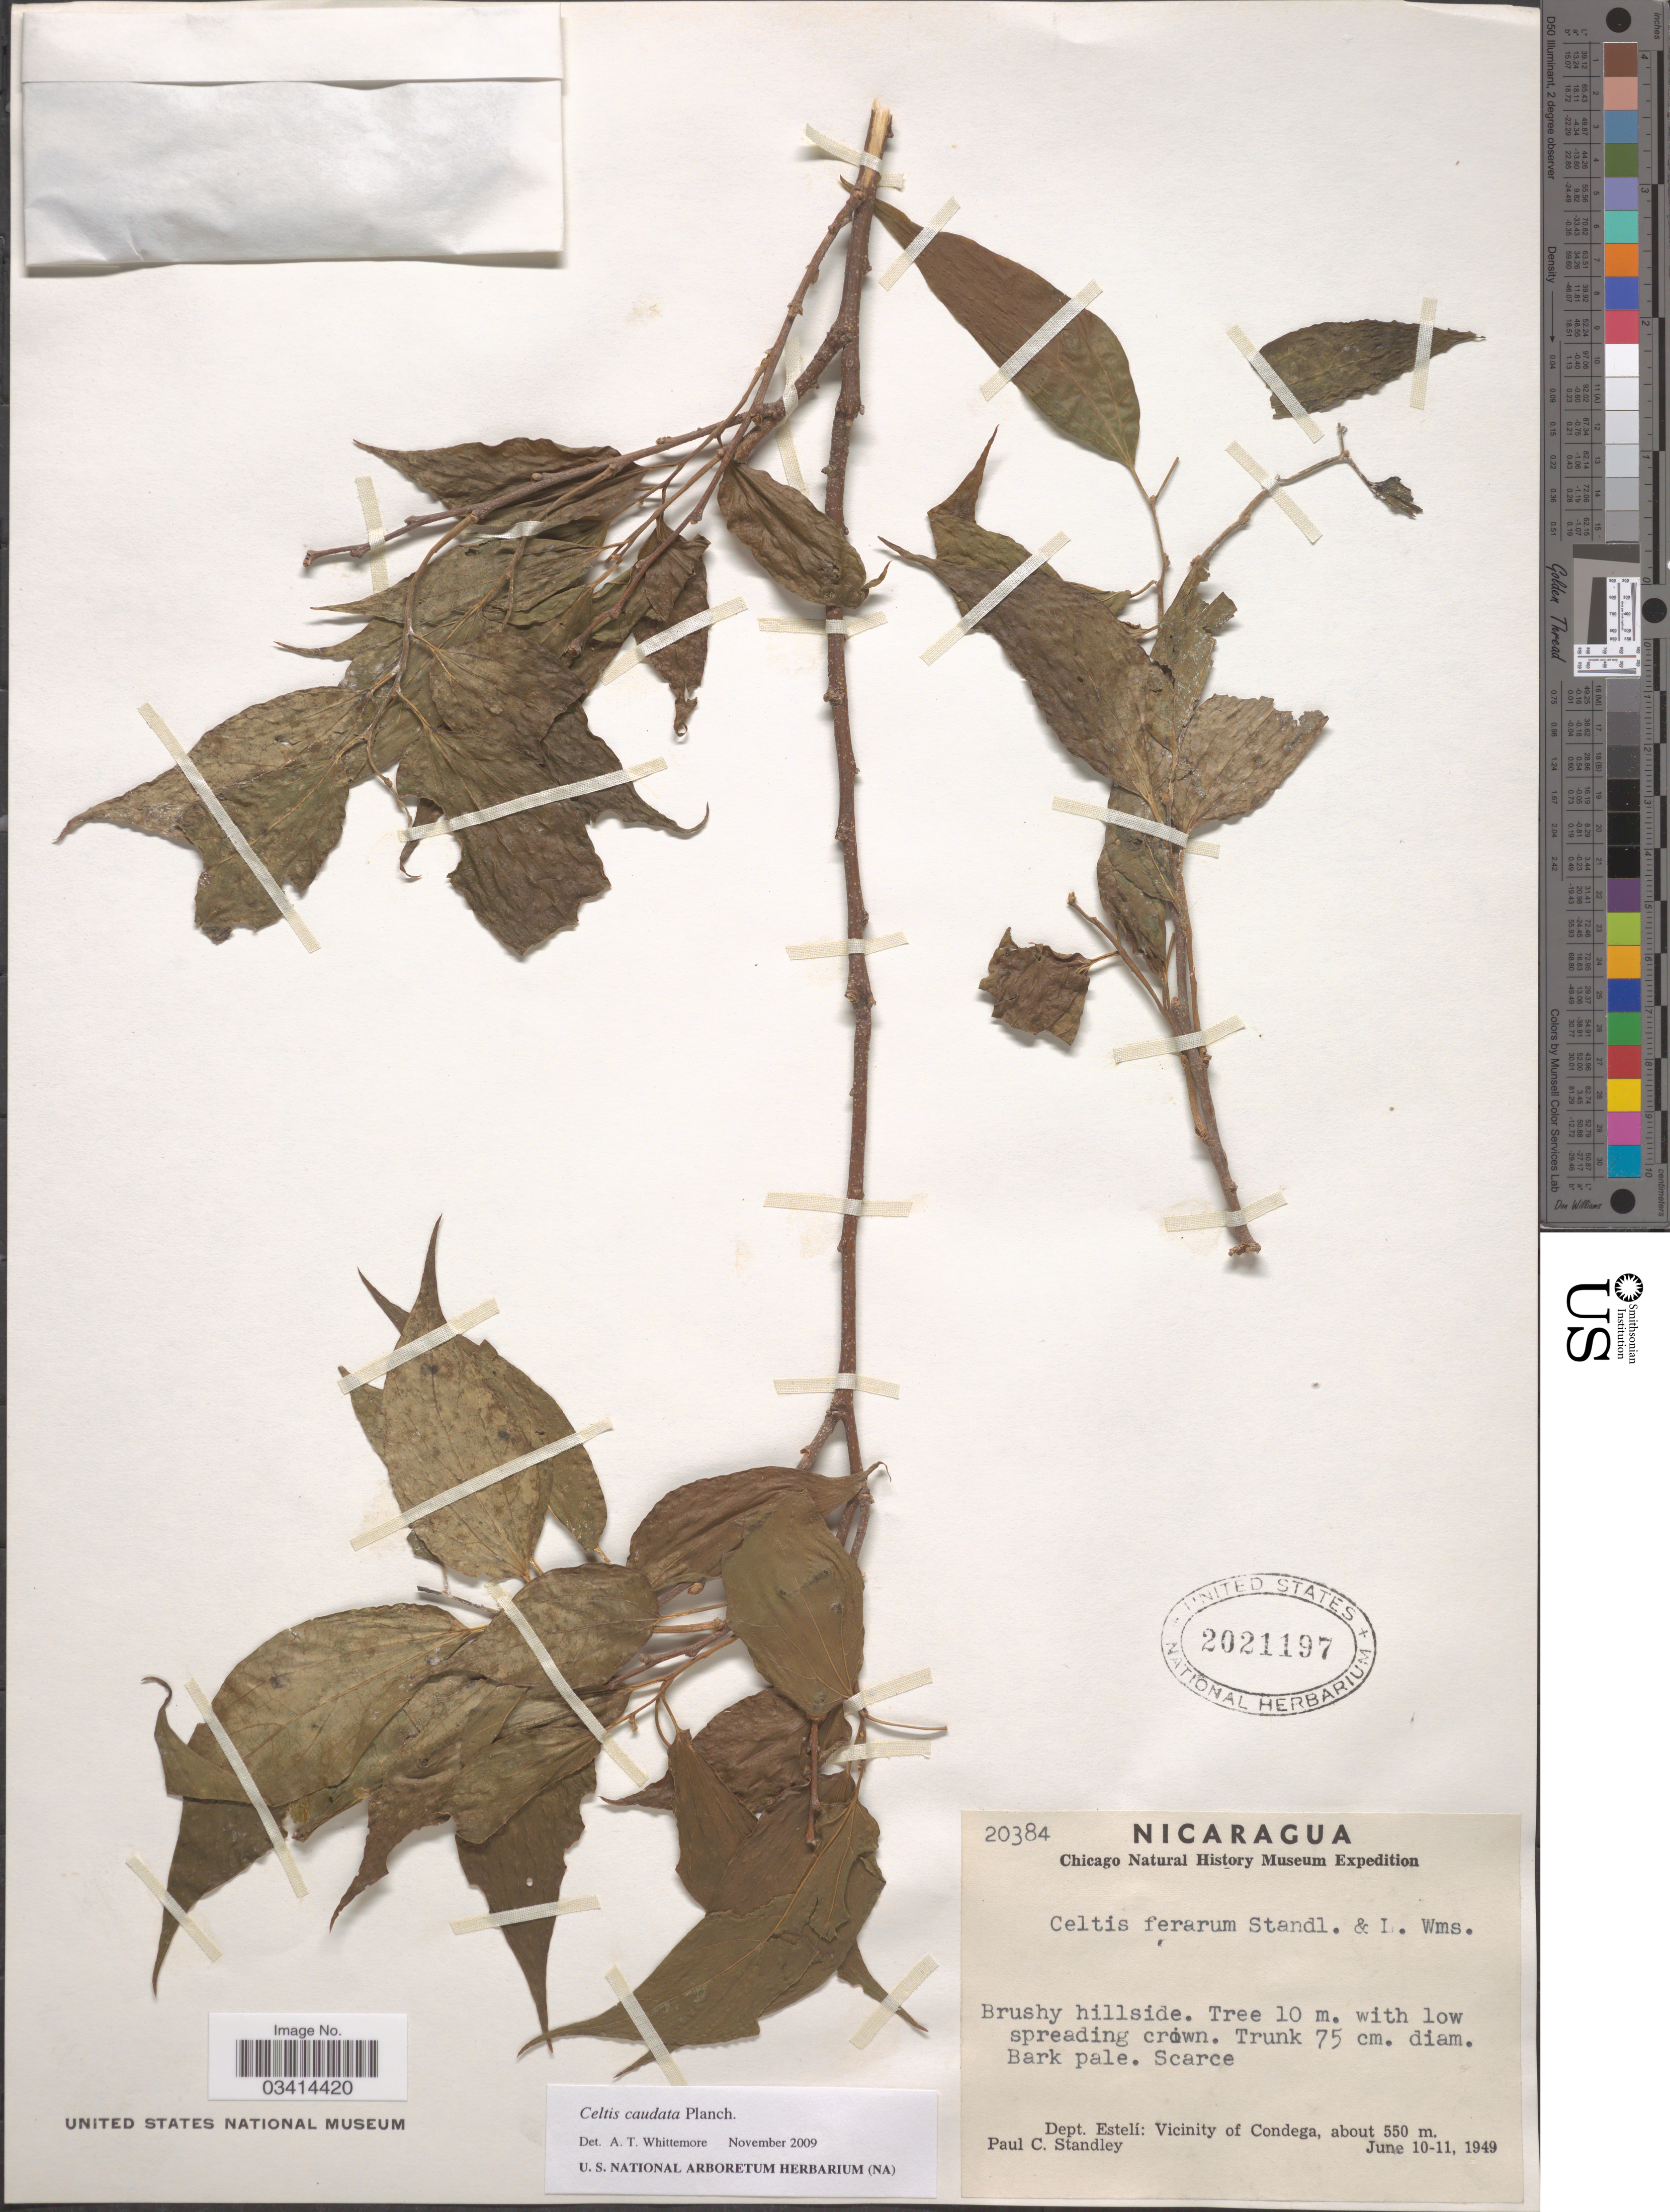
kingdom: Plantae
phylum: Tracheophyta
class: Magnoliopsida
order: Rosales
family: Cannabaceae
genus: Celtis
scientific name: Celtis caudata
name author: Planch.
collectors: P. C. Standley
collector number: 20384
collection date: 1949-06-10/1949-06-11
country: Nicaragua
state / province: Esteli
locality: Dept. Estelí: Vicinity of Condega.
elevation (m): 550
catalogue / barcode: US 2021197